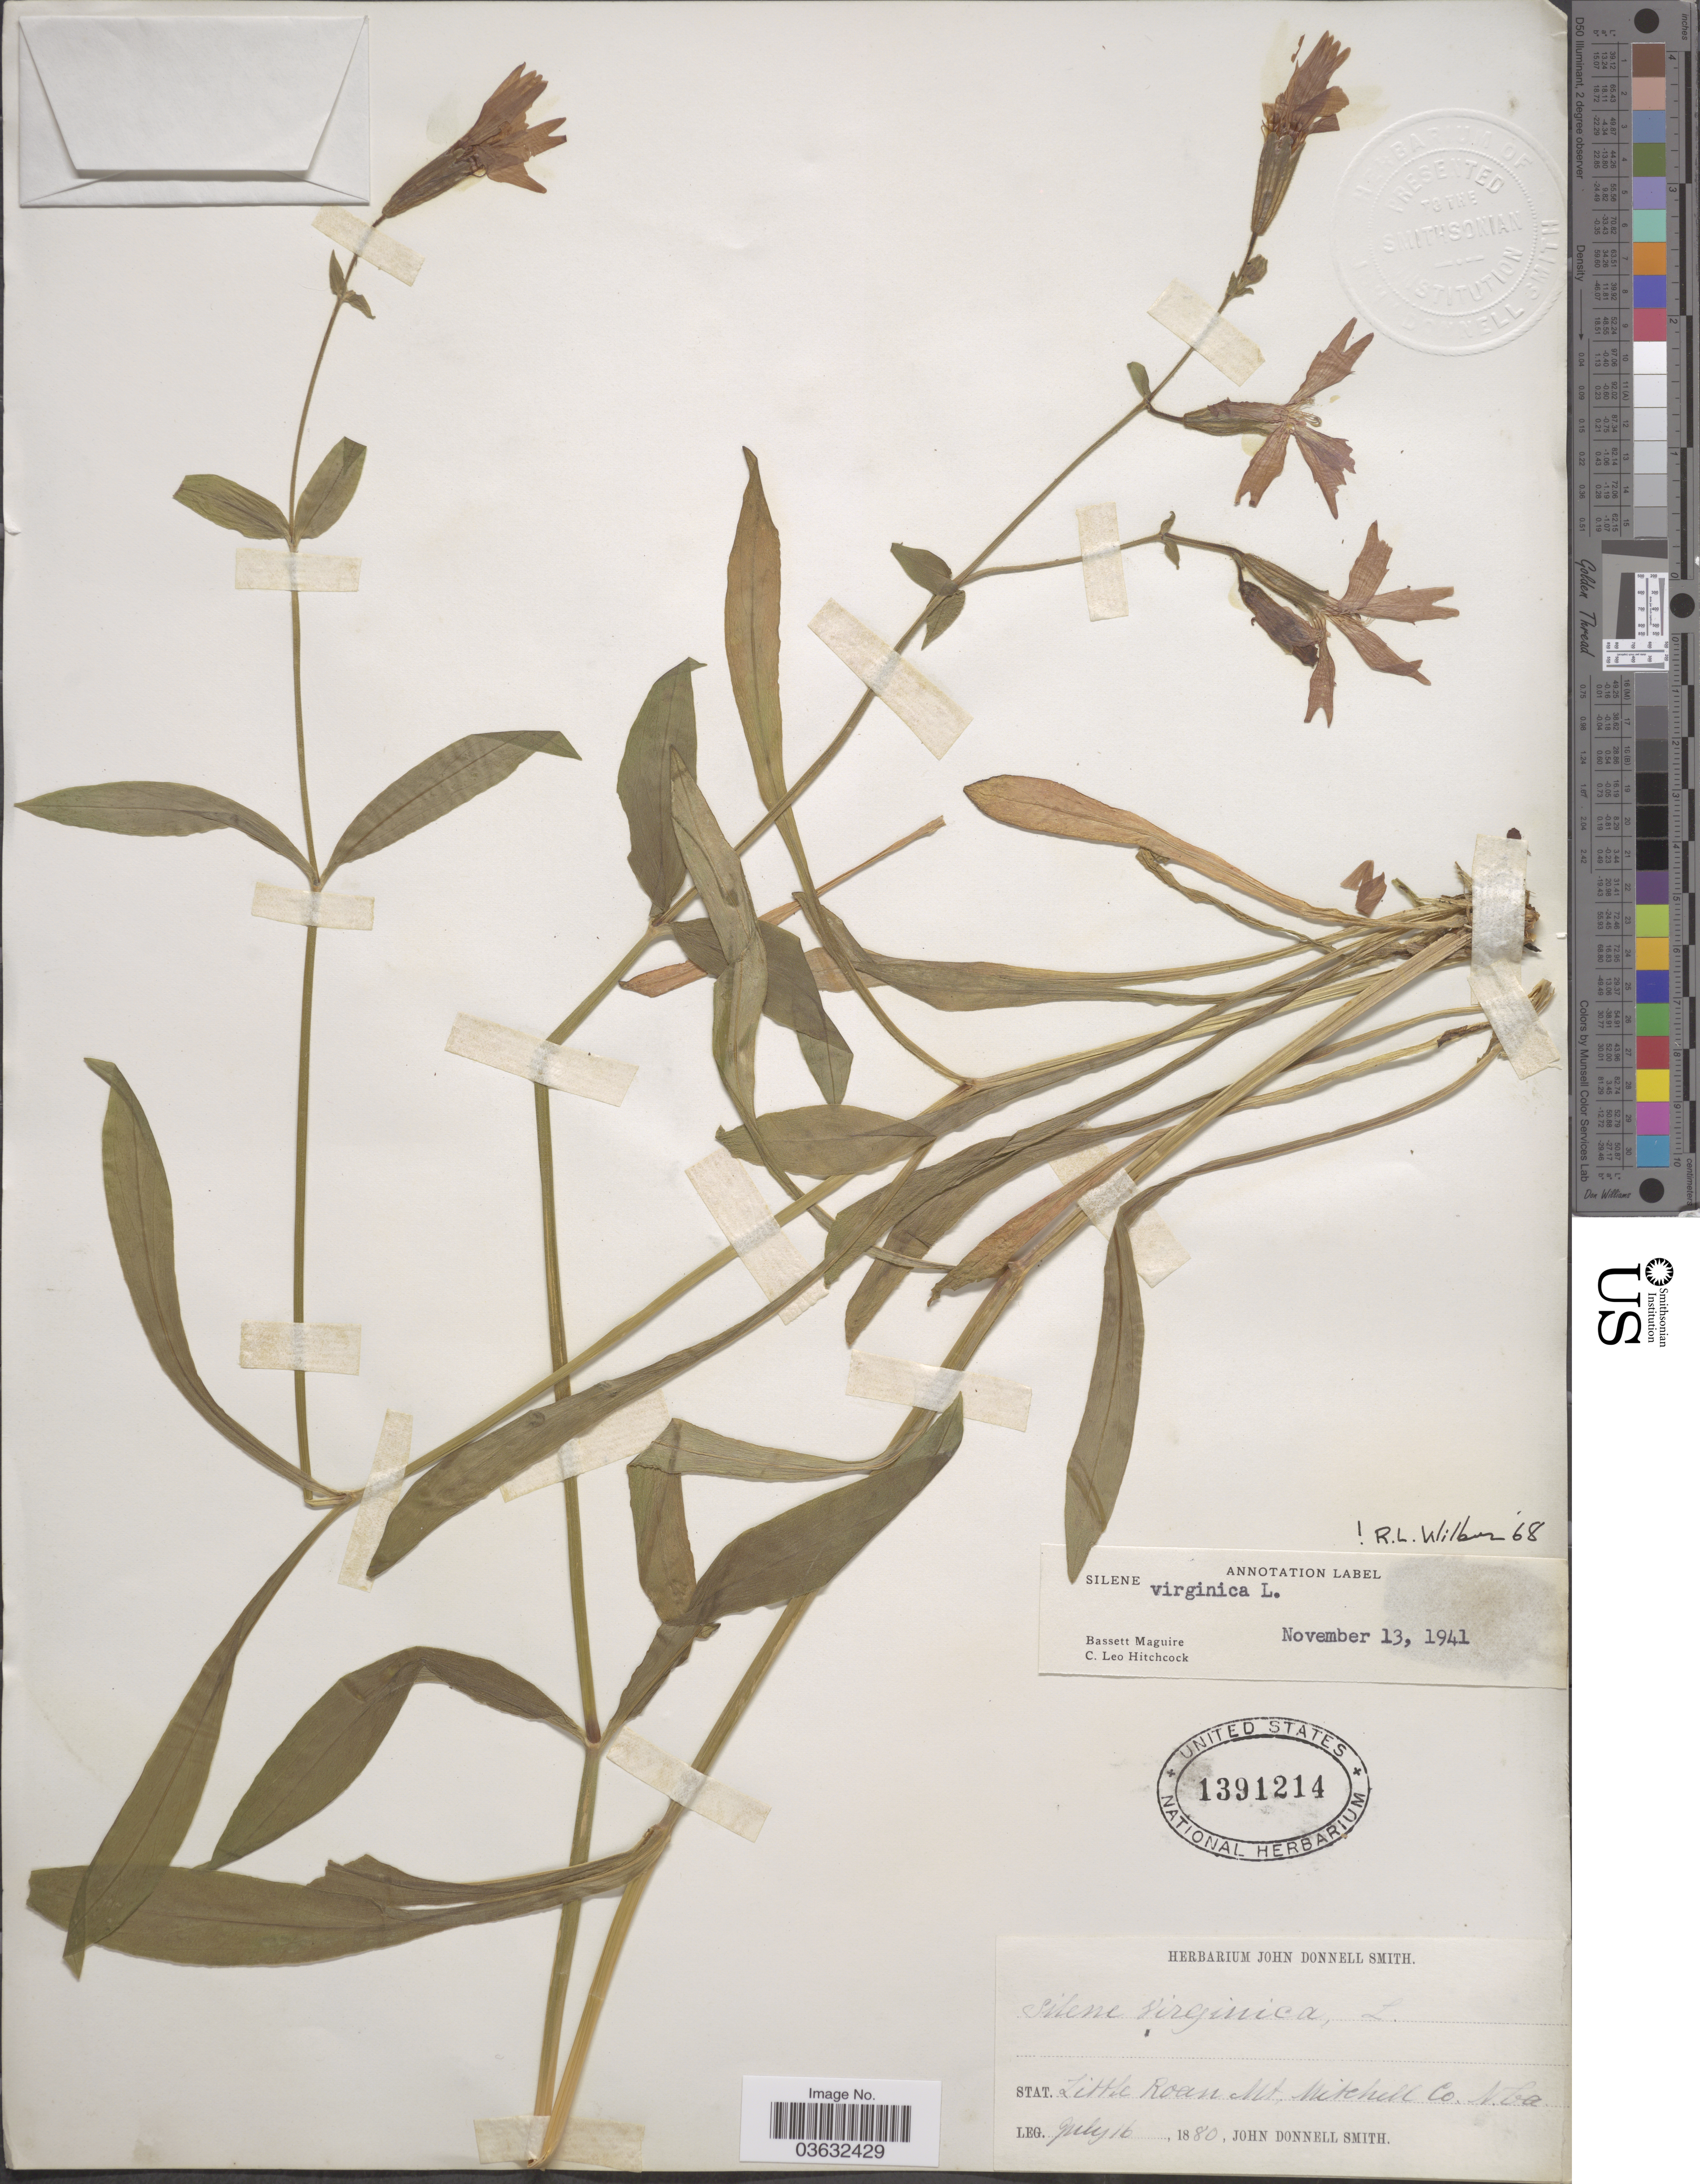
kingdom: Plantae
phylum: Tracheophyta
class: Magnoliopsida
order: Caryophyllales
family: Caryophyllaceae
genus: Silene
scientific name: Silene virginica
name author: L.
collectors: J. Donnell Smith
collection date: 1880-07-16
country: United States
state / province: North Carolina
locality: Stat. Little Roan Mt., Mitchell Co.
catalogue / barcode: US 1391214